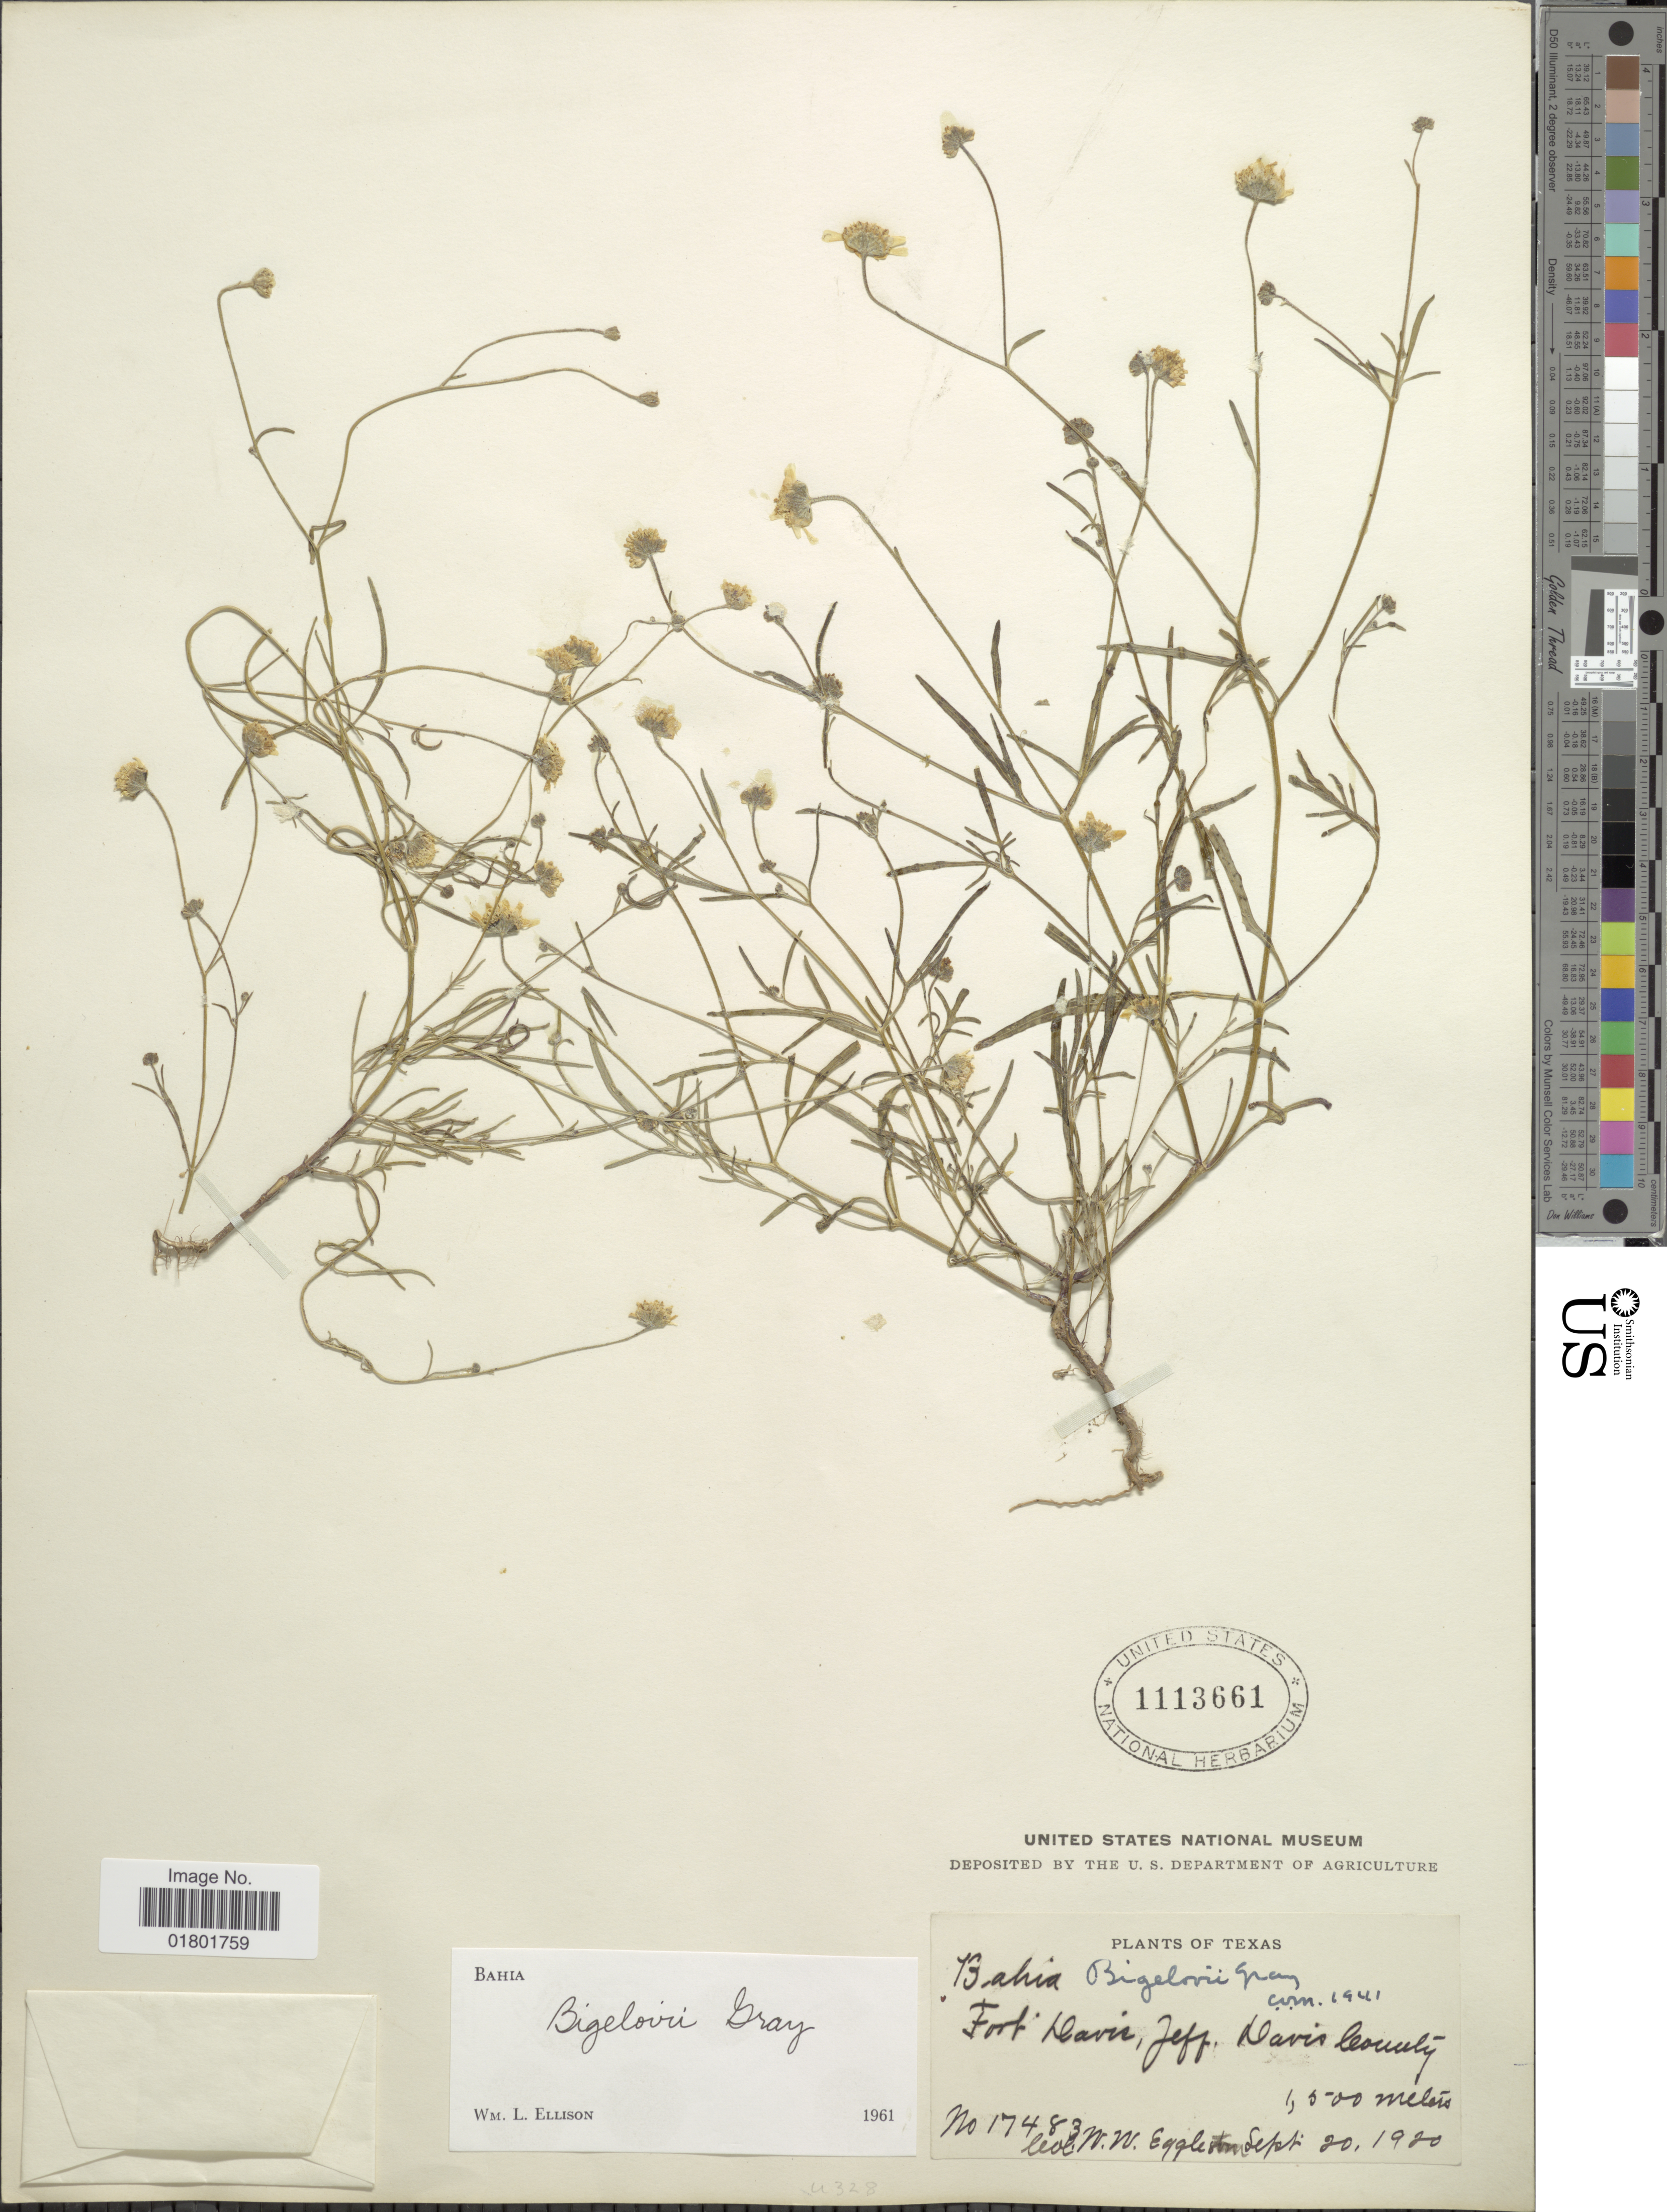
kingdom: Plantae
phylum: Tracheophyta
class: Magnoliopsida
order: Asterales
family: Asteraceae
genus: Bahia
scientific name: Bahia bigelovii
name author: A. Gray in Emory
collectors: W. W. Eggleston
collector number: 17483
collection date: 1920-09-20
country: United States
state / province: Texas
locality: Fort Davis, Jeff. Davis County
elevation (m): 1500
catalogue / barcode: US 1113661